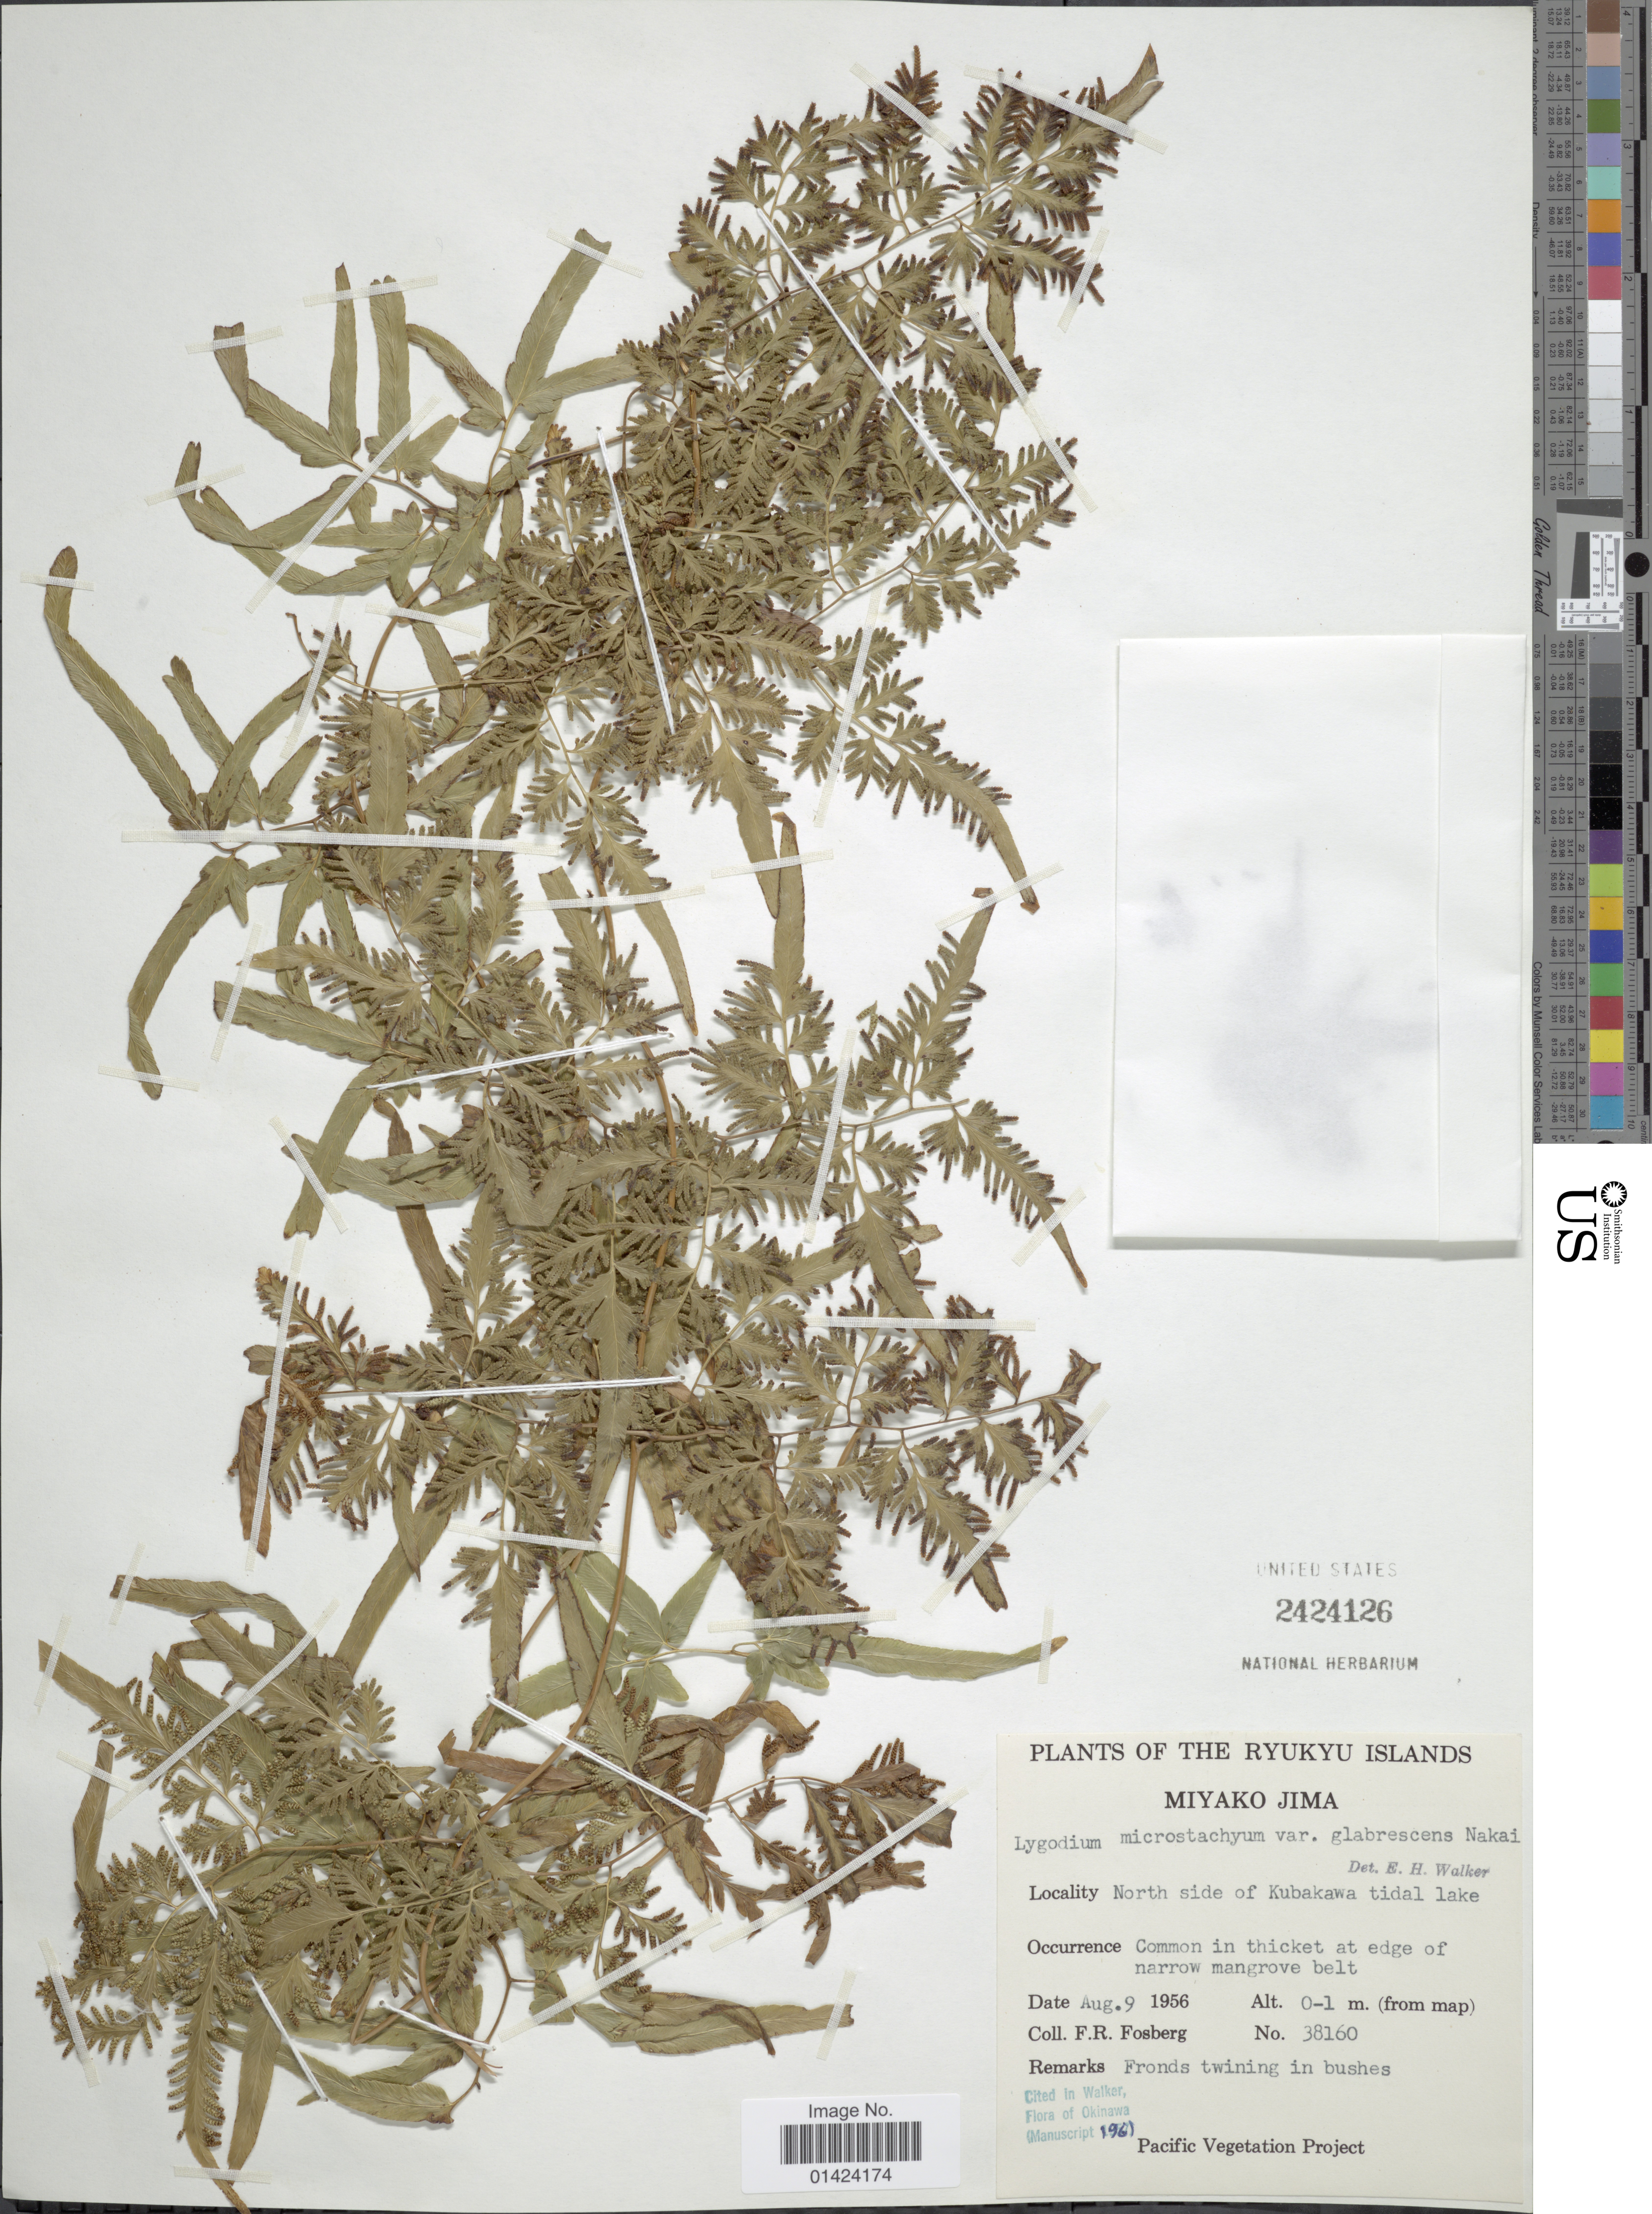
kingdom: Plantae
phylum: Tracheophyta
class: Polypodiopsida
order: Schizaeales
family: Lygodiaceae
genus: Lygodium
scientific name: Lygodium japonicum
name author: (Thunb.) Sw.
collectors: F. R. Fosberg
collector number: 38160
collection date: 1956-08-09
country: Japan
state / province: Okinawa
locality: Miyako Jima, North side of Kubakawa tidal lake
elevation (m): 0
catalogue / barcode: US 2424126